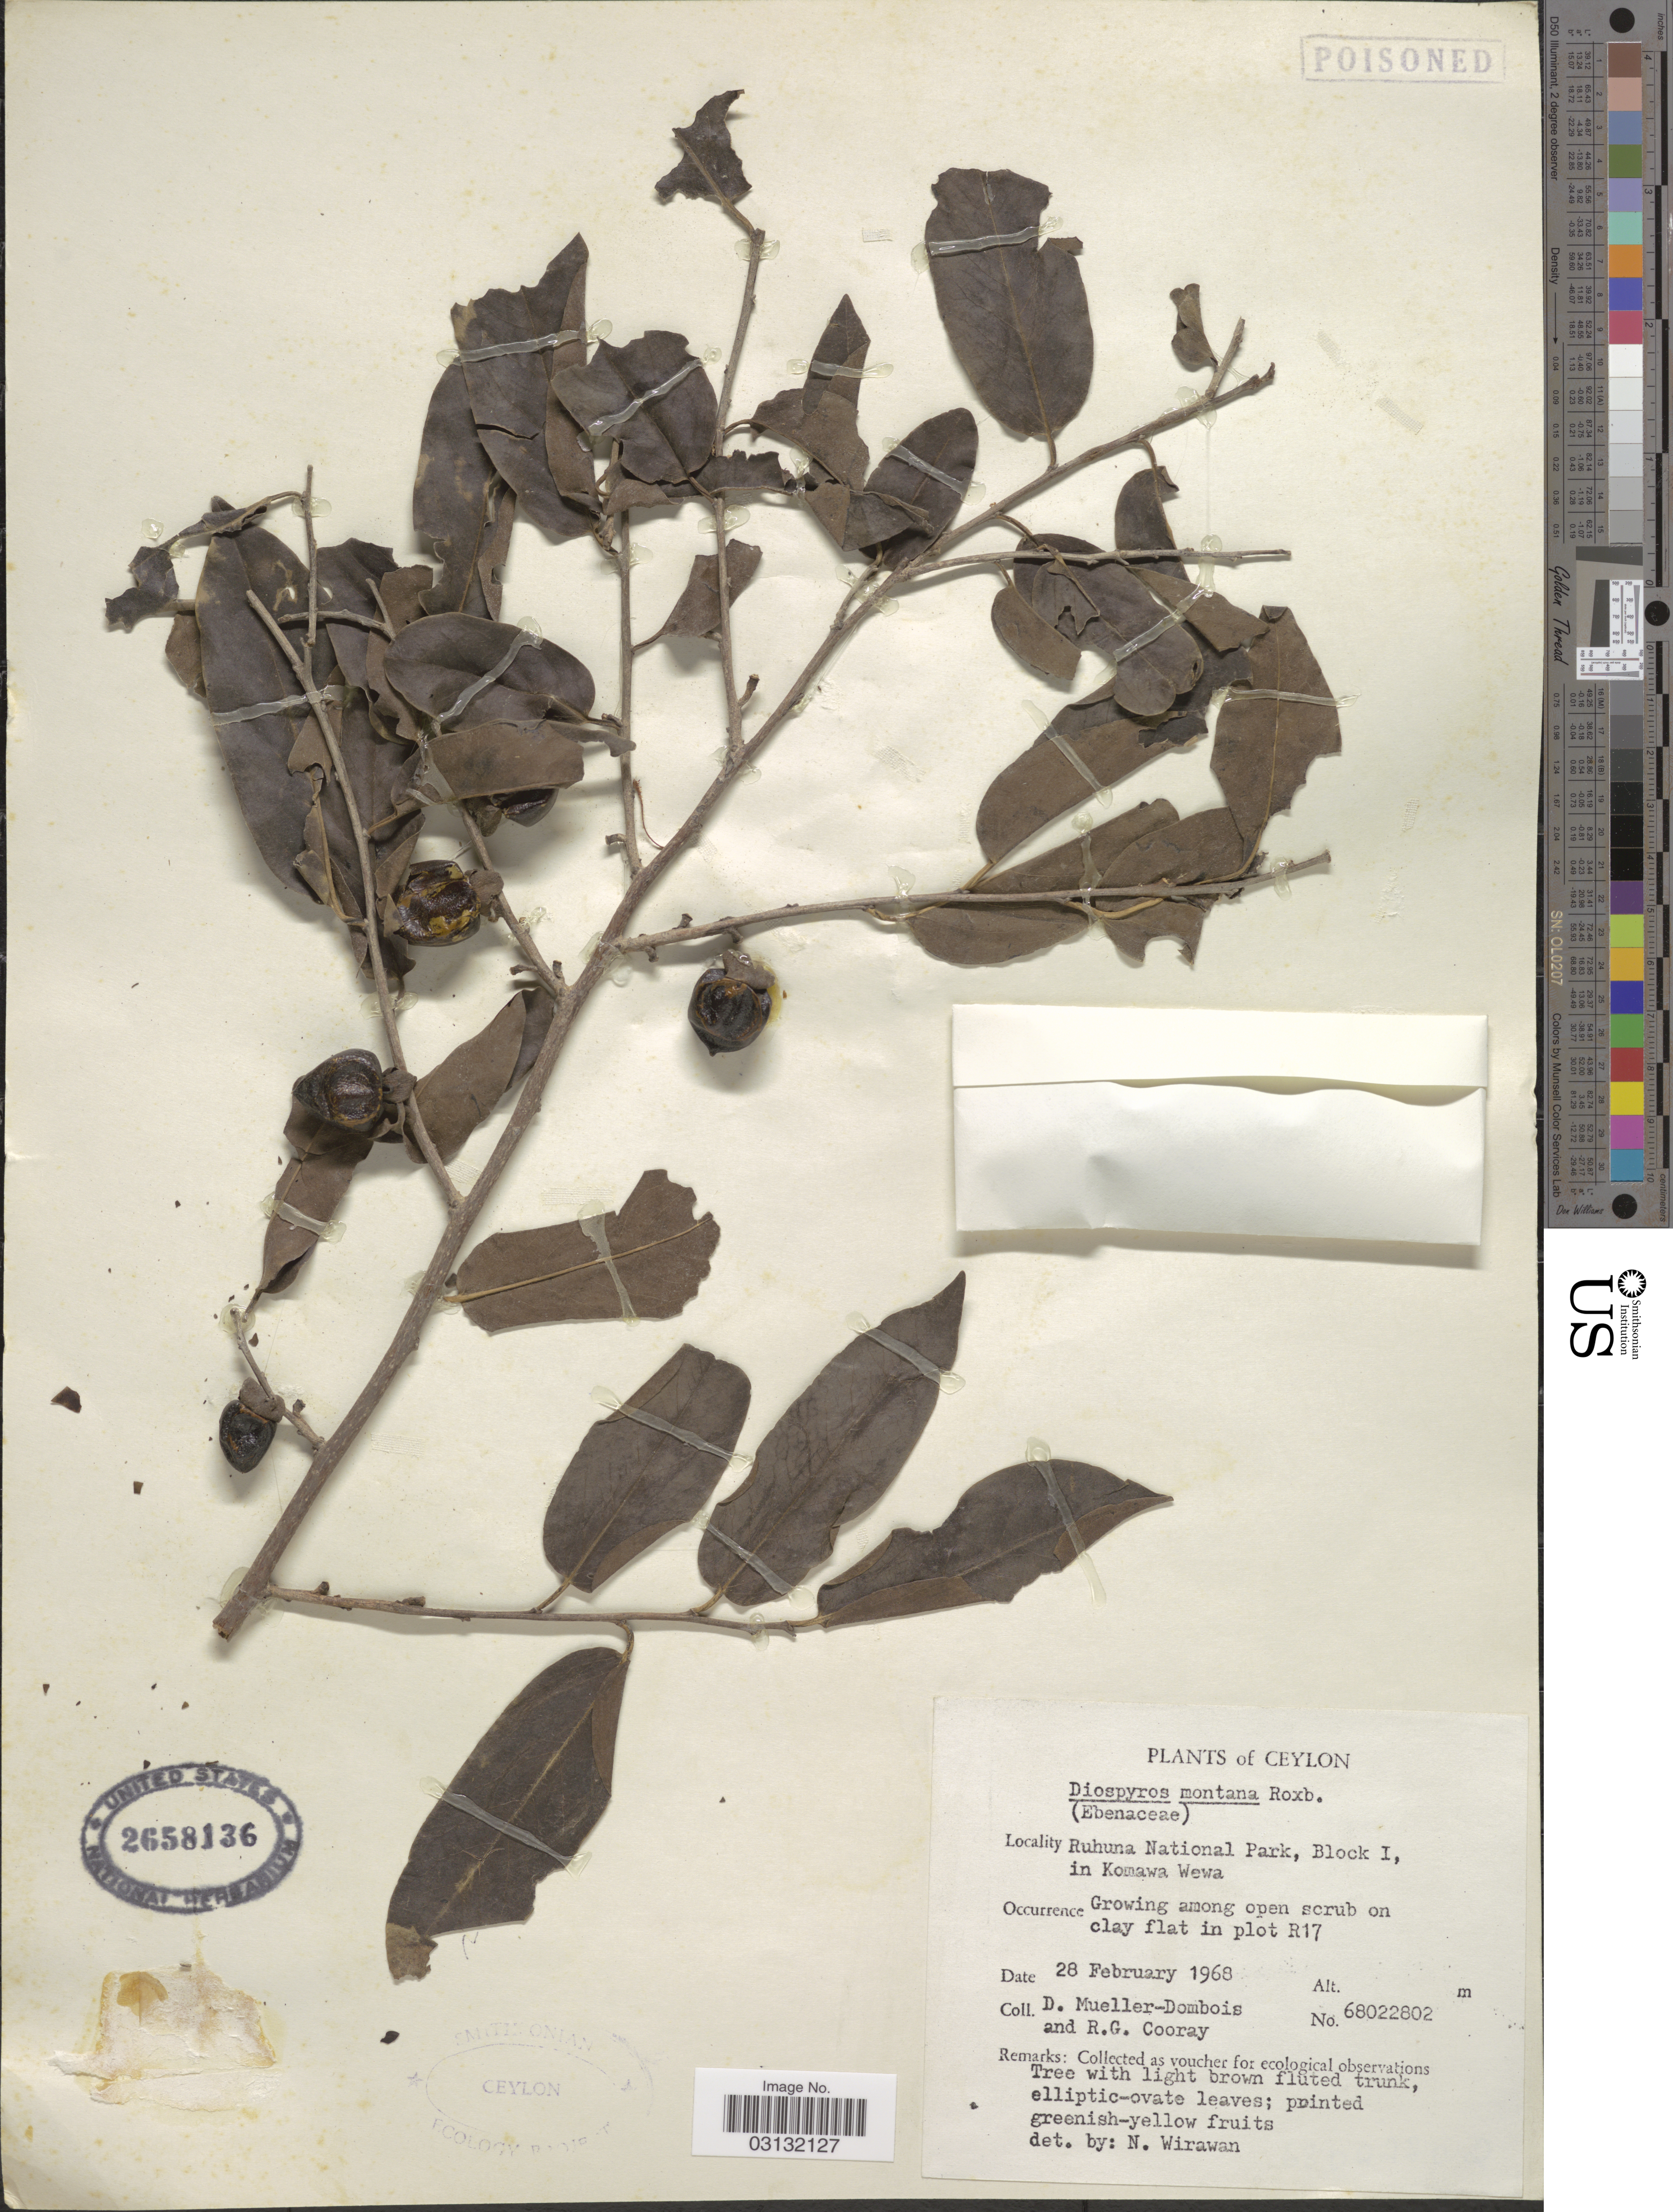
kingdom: Plantae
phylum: Tracheophyta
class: Magnoliopsida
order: Ericales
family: Ebenaceae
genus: Diospyros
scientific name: Diospyros montana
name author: Roxb.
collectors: D. Mueller-Dombois & R. Cooray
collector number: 68022802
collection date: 1968-02-28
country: Sri Lanka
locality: Ceylon. Ruhuna National Park, Block I, in Komawa Wewa, in plot R17.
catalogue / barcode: US 2658136